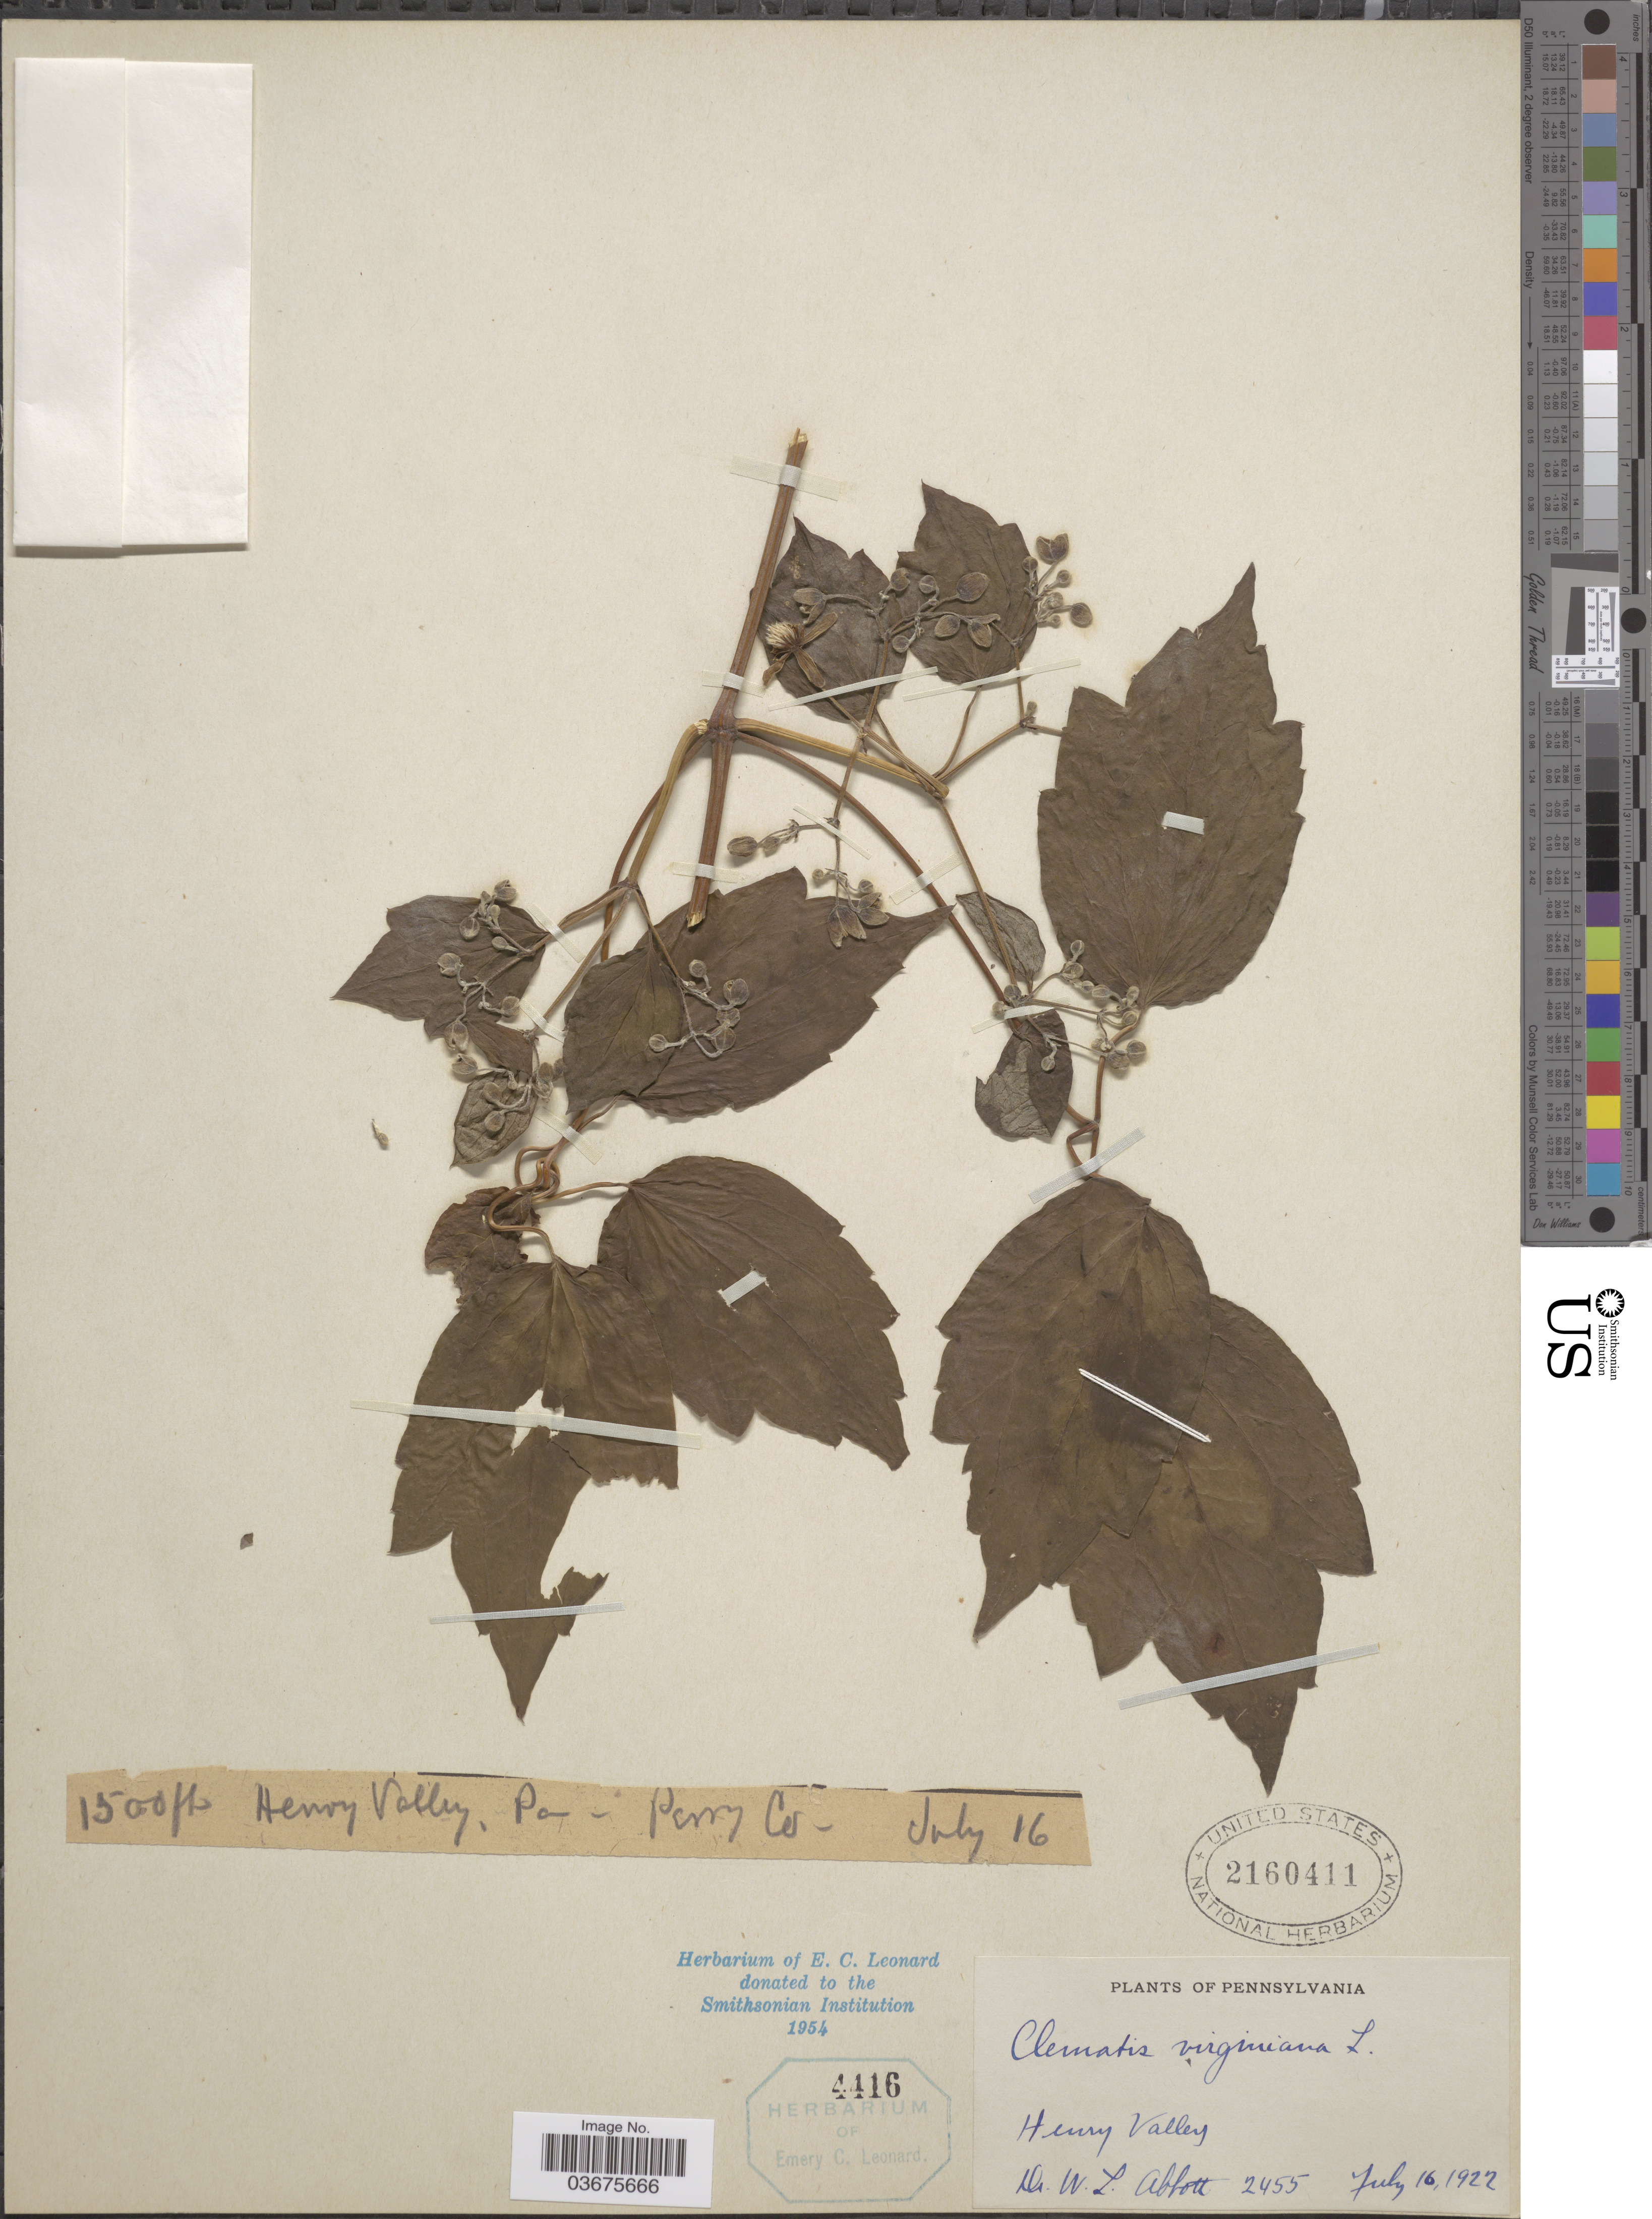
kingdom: Plantae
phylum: Tracheophyta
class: Magnoliopsida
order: Ranunculales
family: Ranunculaceae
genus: Clematis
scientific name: Clematis virginiana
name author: L.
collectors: W. L. Abbott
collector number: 2455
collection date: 1922-07-16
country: United States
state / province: Pennsylvania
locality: Henry Valley.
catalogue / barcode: US 2160411